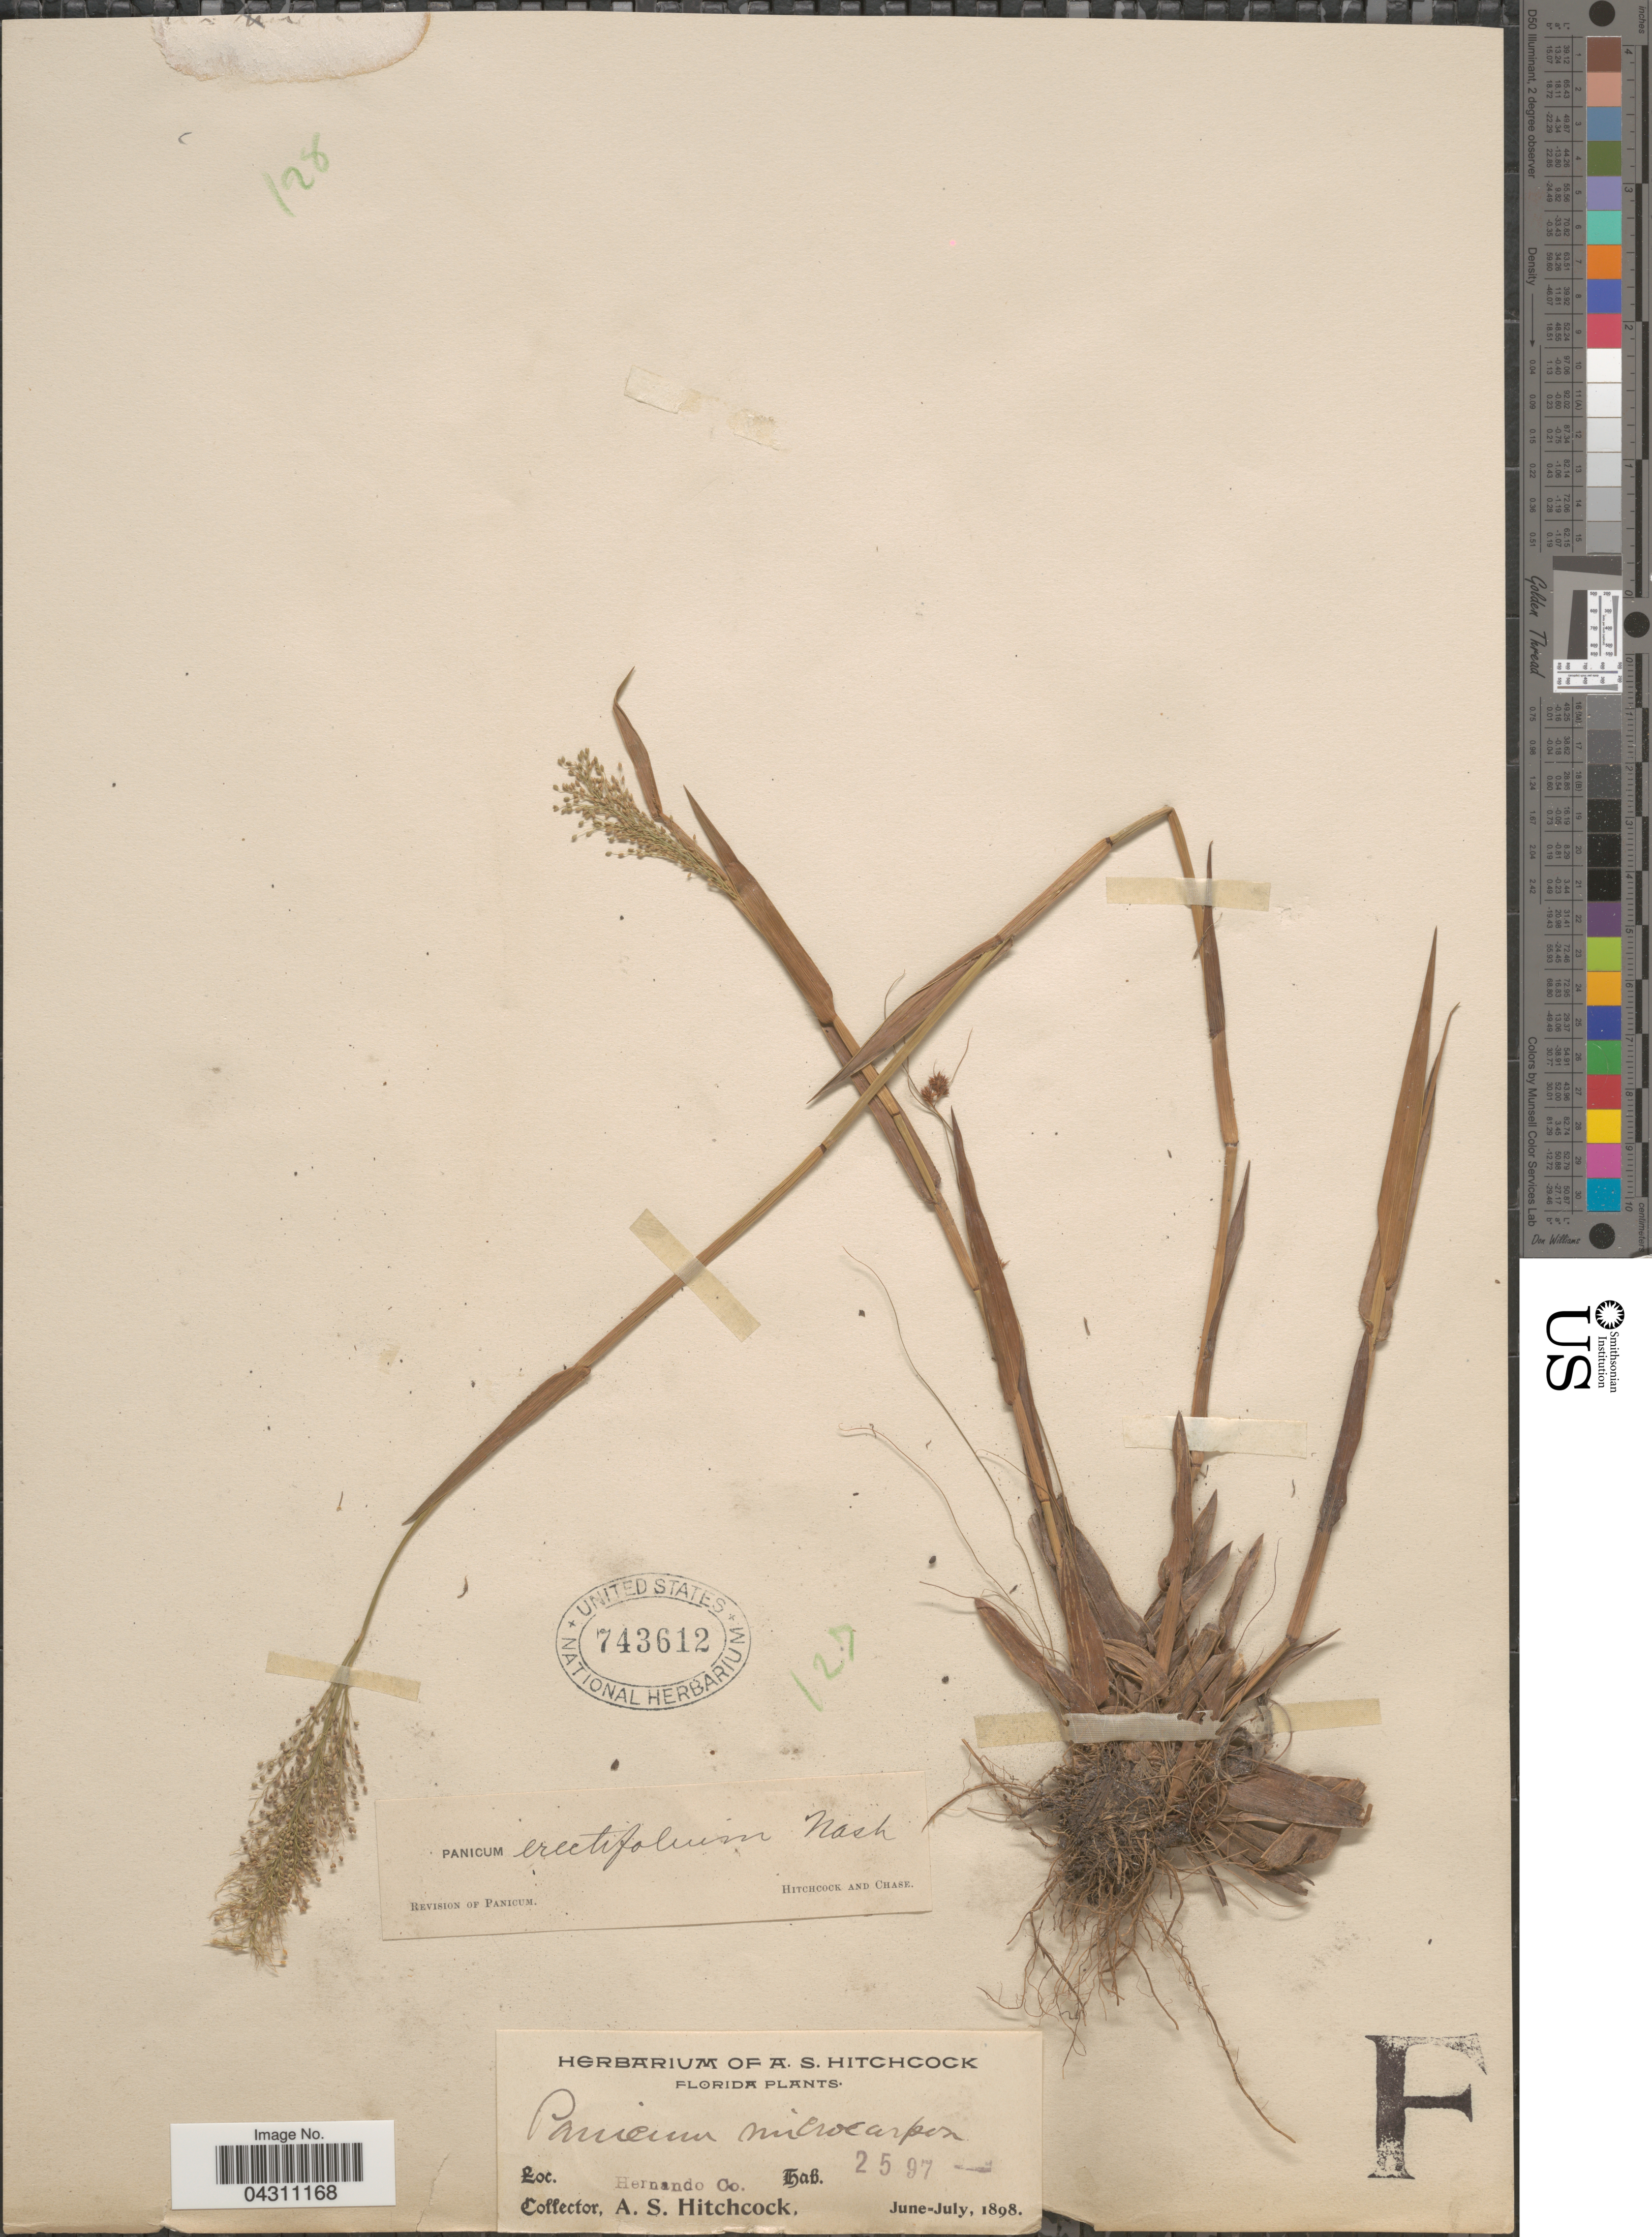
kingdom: Plantae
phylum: Tracheophyta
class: Liliopsida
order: Poales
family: Poaceae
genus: Dichanthelium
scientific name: Dichanthelium sphaerocarpon var. floridanum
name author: (Vasey) Davidse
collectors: A. S. Hitchcock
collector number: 2597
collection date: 1898-06/1898-07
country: United States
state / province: Florida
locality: Hernando Co.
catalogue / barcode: US 743612